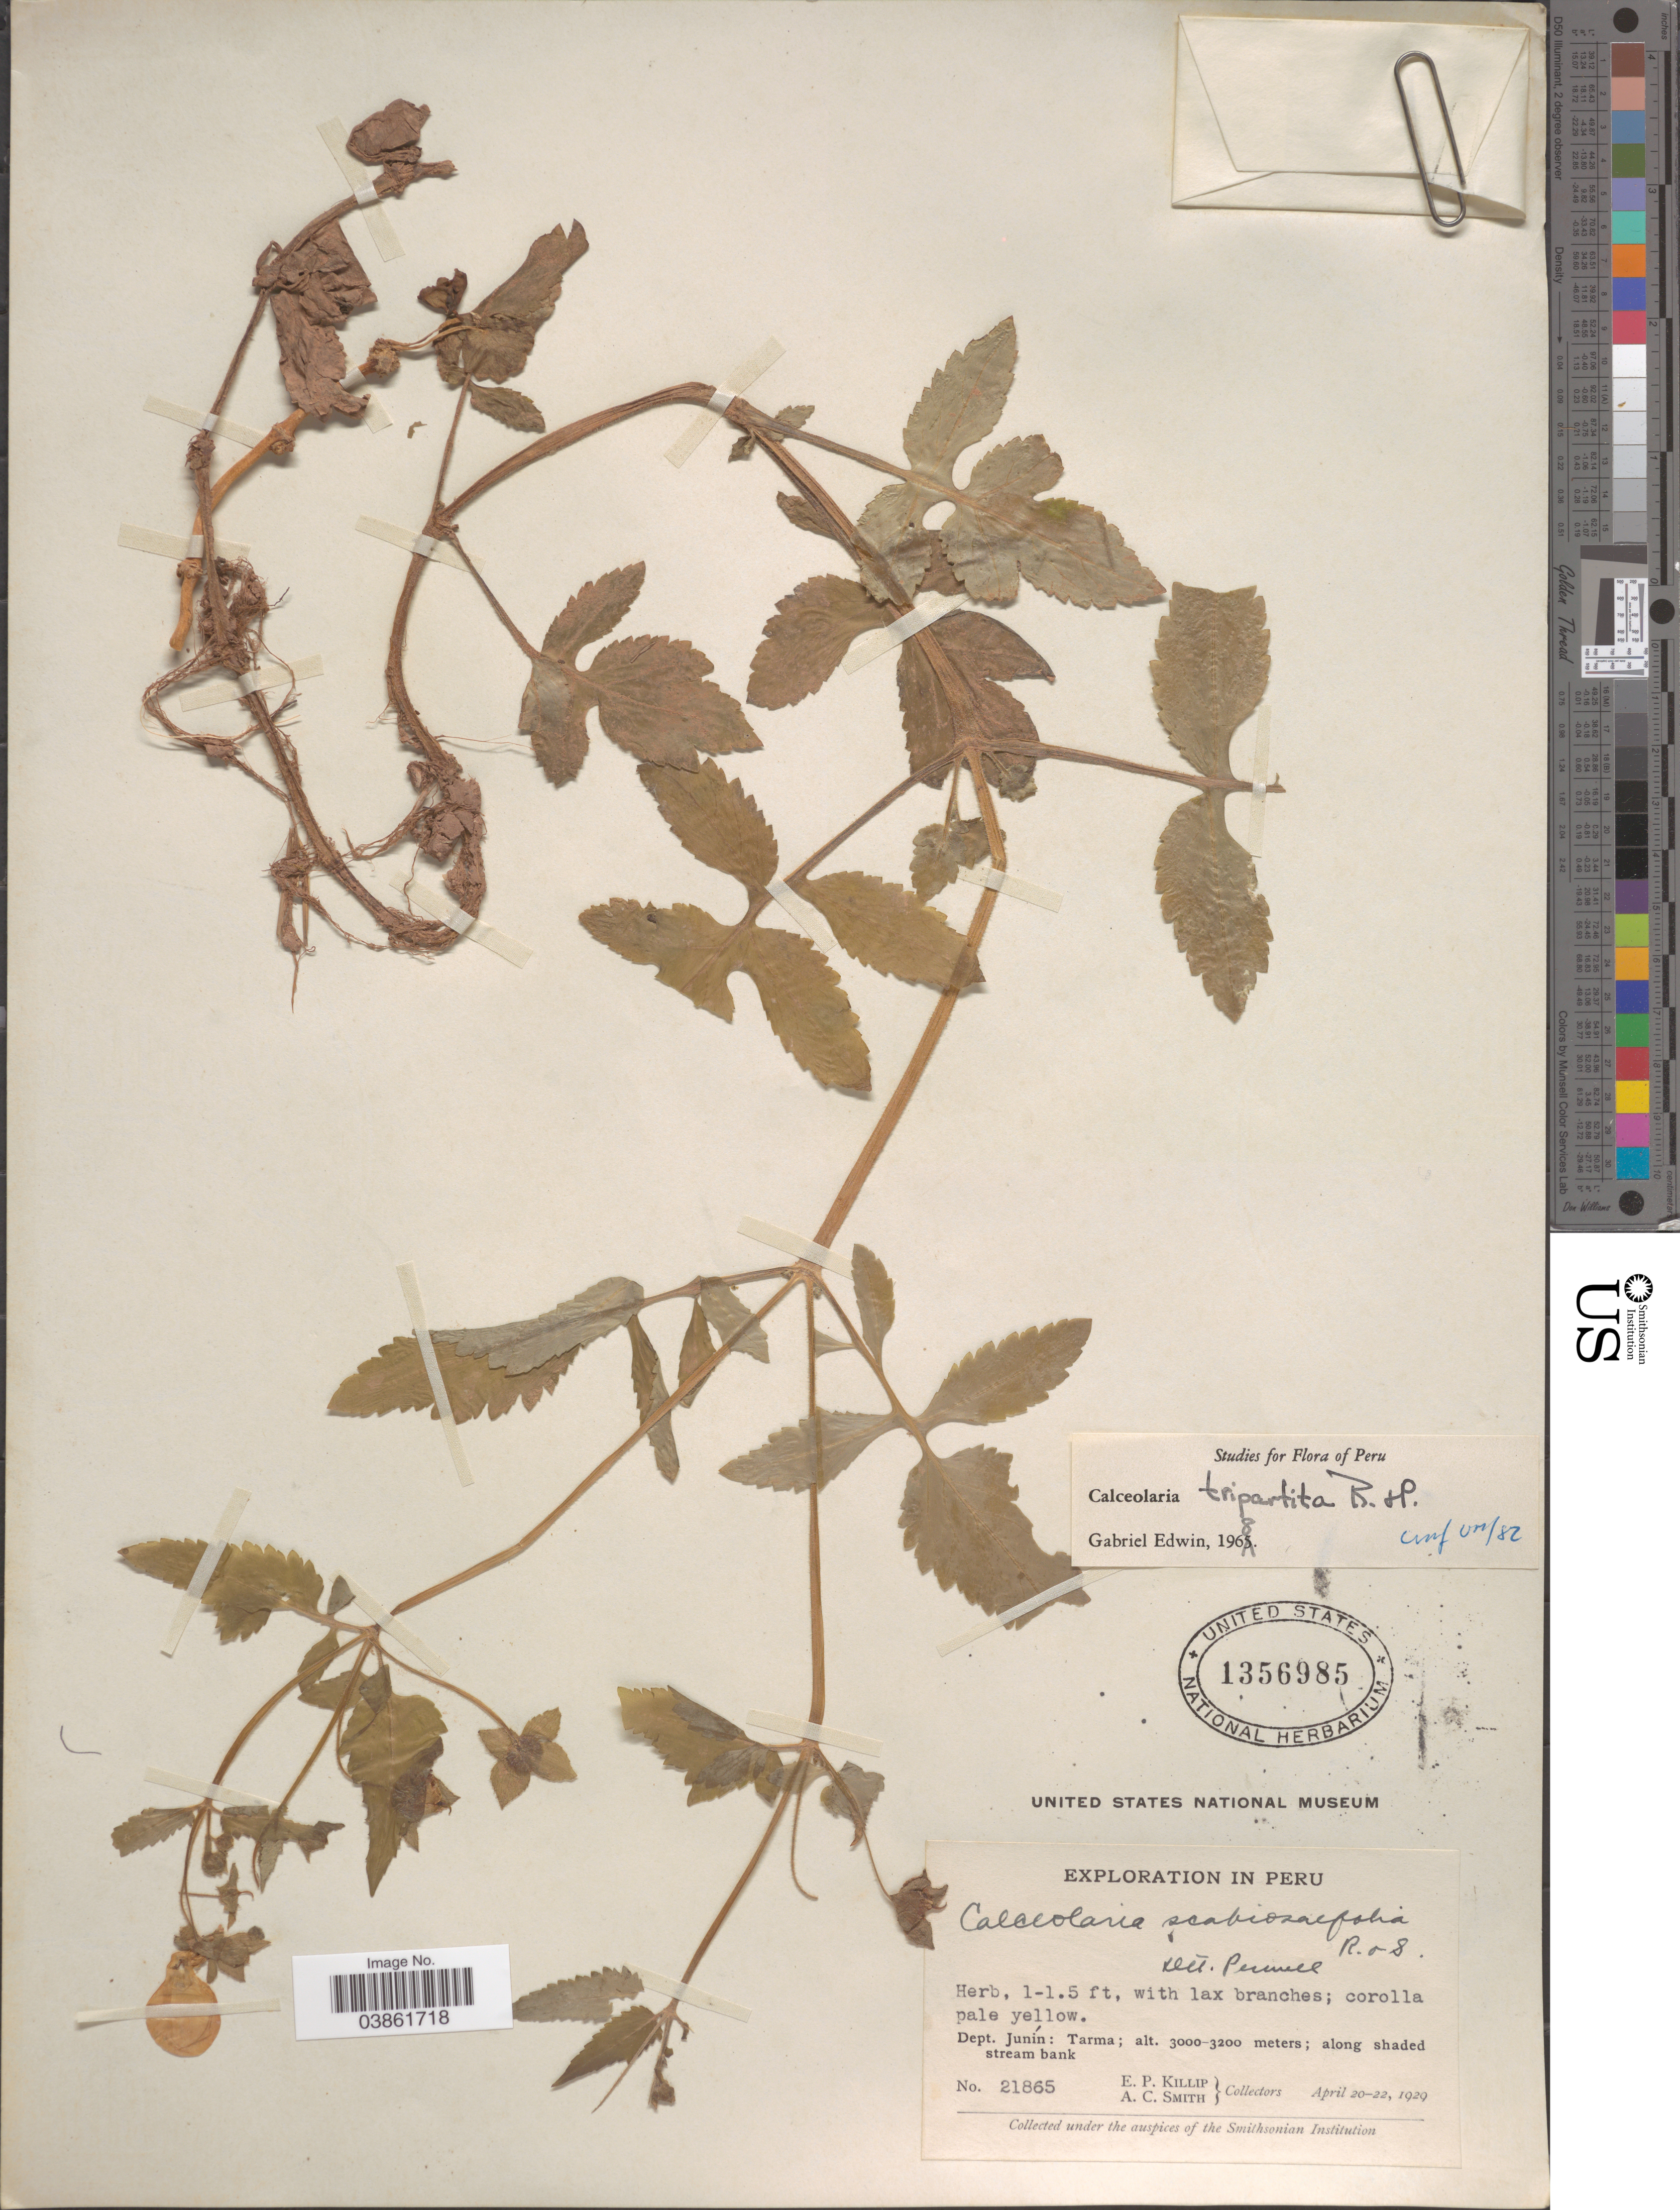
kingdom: Plantae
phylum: Tracheophyta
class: Magnoliopsida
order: Lamiales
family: Calceolariaceae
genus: Calceolaria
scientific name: Calceolaria tripartita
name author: Ruiz & Pav.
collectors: E. P. Killip & A. C. Smith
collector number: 21865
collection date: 1929-04-20/1929-04-22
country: Peru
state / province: Junín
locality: Dept. Junín: Tarma.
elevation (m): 3000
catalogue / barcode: US 1356985